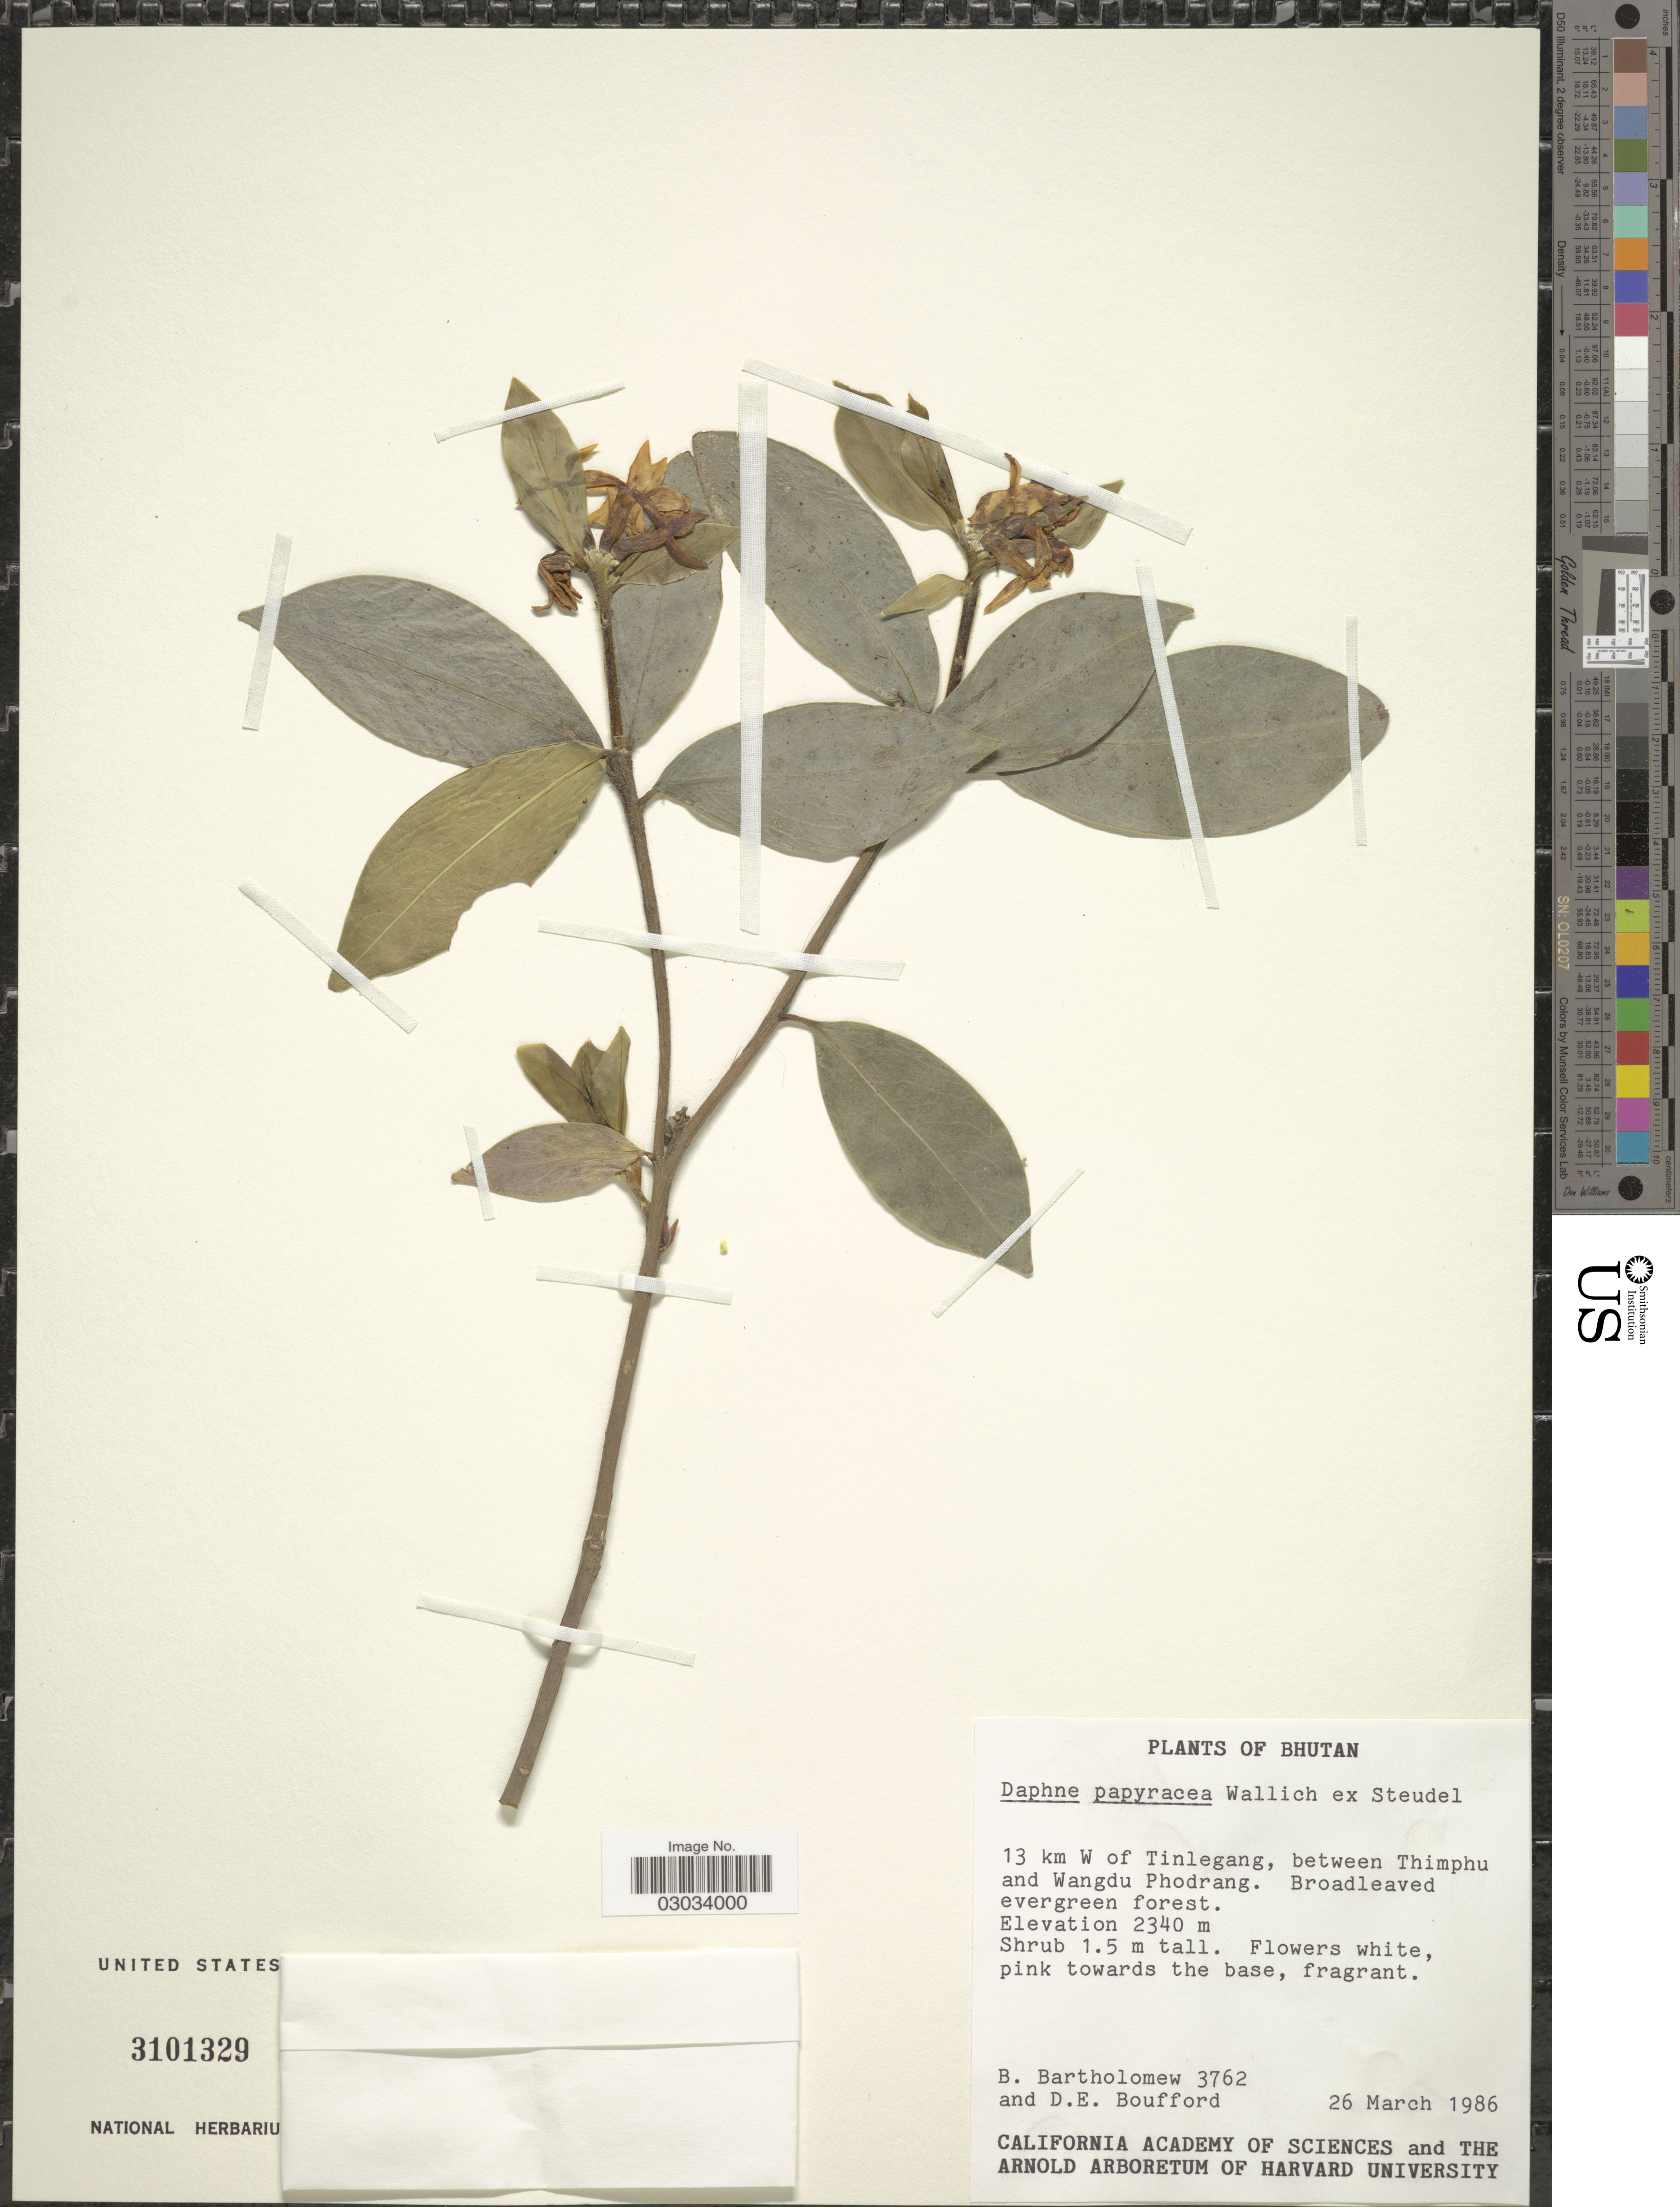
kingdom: Plantae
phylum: Tracheophyta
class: Magnoliopsida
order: Malvales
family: Thymelaeaceae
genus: Daphne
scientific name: Daphne papyracea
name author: Wall. ex Steud.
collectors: B. Bartholomew & D. E. Boufford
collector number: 3762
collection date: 1986-03-26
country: Bhutan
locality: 3 km E of Tinlegang between Thimphu and Wangdu Phodrang.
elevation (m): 2340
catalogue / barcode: US 3101329